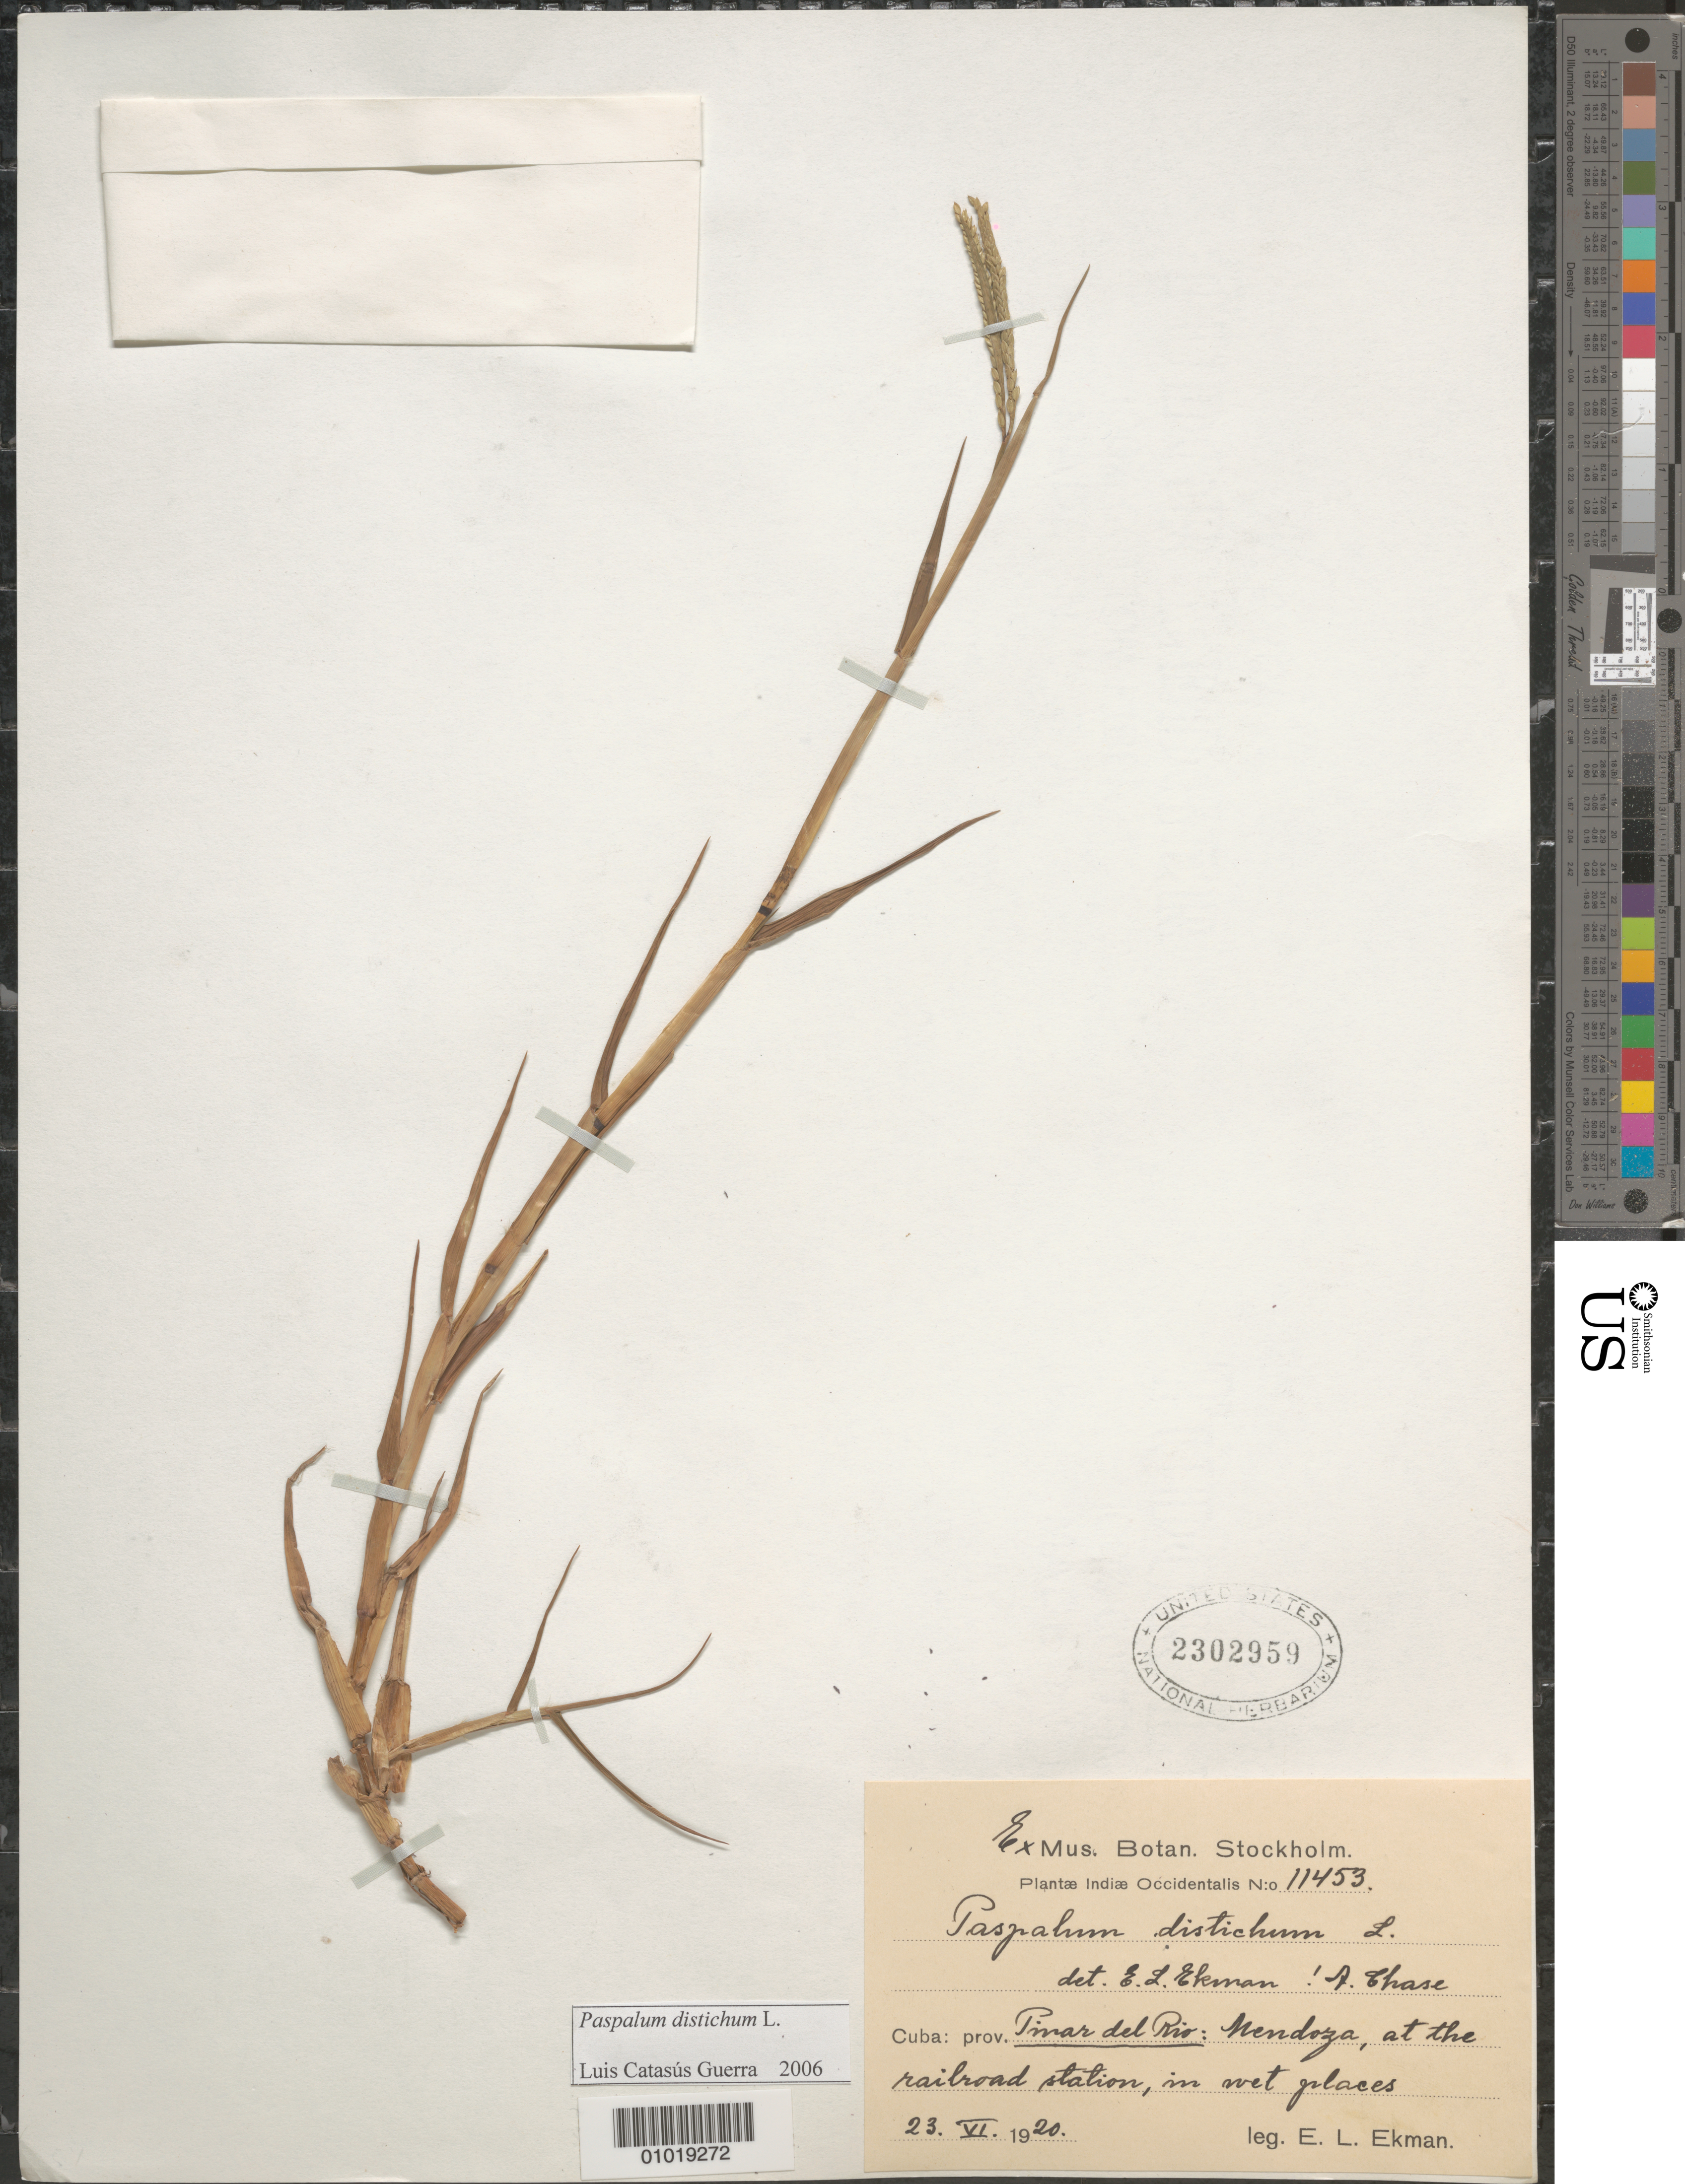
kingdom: Plantae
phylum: Tracheophyta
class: Liliopsida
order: Poales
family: Poaceae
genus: Paspalum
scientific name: Paspalum distichum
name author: L.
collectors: E. L. Ekman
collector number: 11453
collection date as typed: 23 Jun 1920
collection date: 1920-06-23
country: Cuba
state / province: Pinar del Rio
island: Cuba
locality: Mendoza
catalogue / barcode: US 2302959